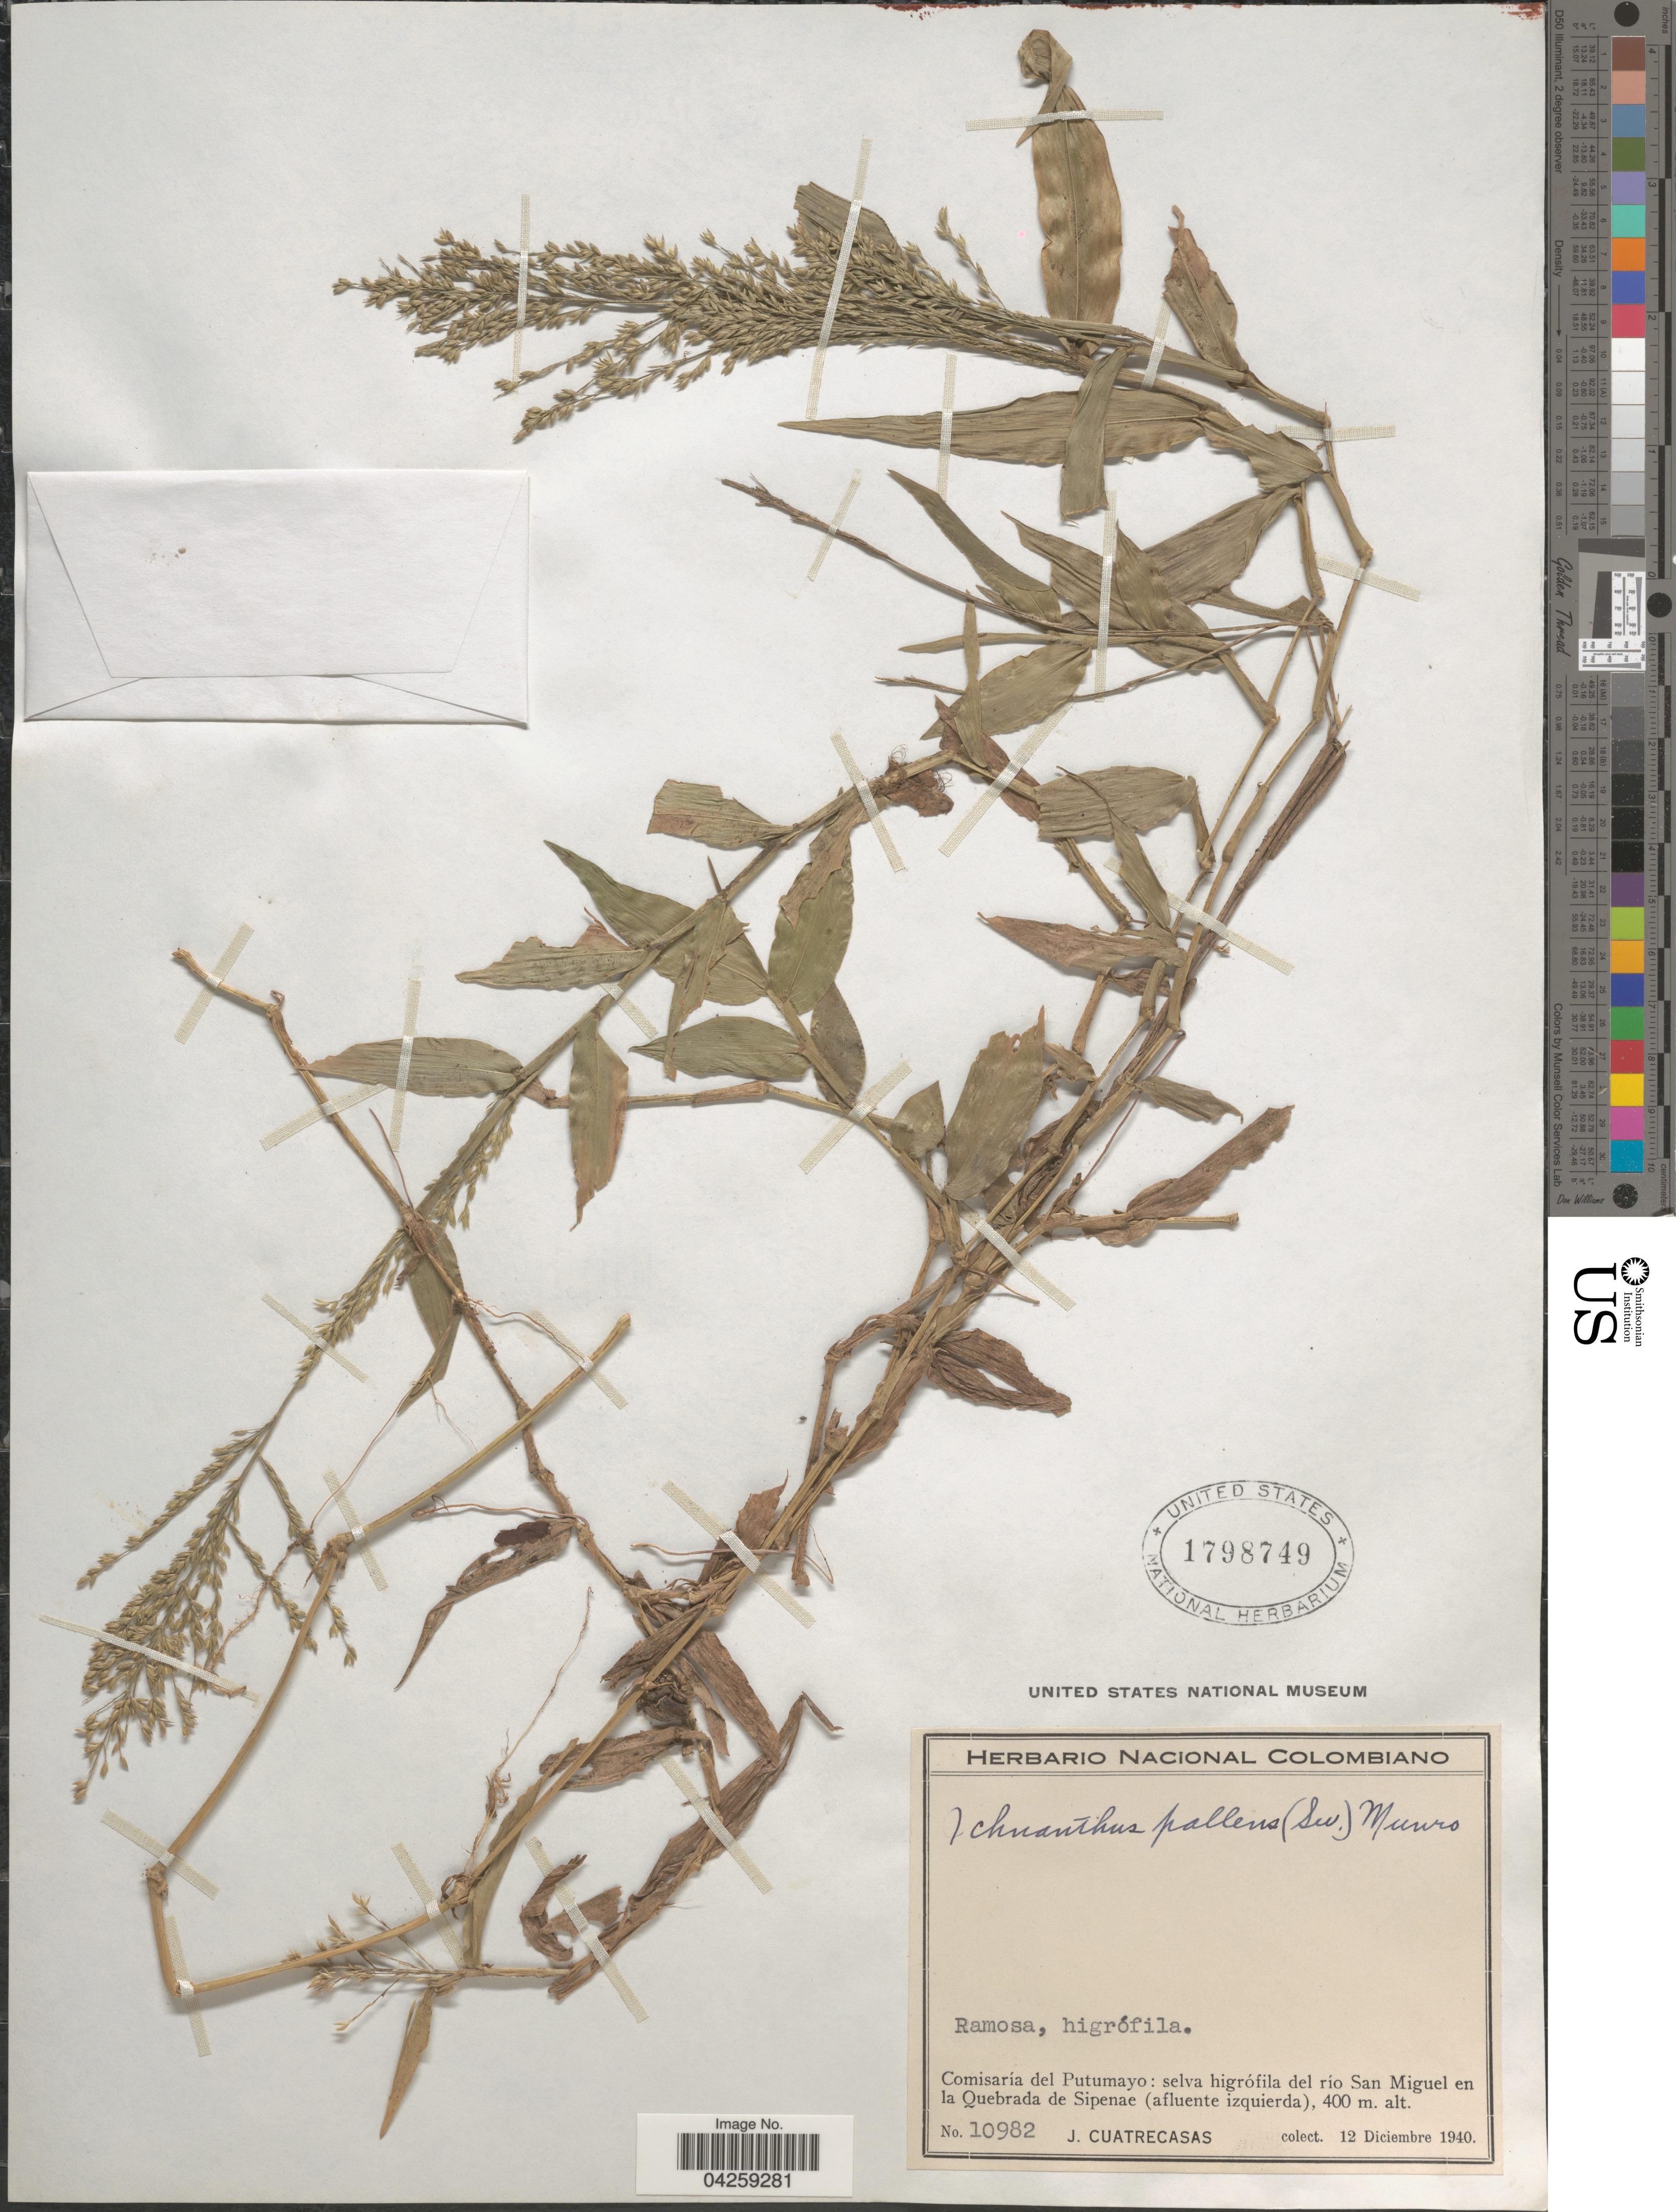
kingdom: Plantae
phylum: Tracheophyta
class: Liliopsida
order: Poales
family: Poaceae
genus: Ichnanthus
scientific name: Ichnanthus pallens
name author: (Sw.) Munro ex Benth.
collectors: J. Cuatrecasas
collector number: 10982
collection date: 1940-12-12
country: Colombia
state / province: Putumayo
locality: Comisaría del Putumayo: selva higrófila del río San Miguel en la Quebrada de Sipenae (afluente izquierda).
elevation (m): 400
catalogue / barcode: US 1798749